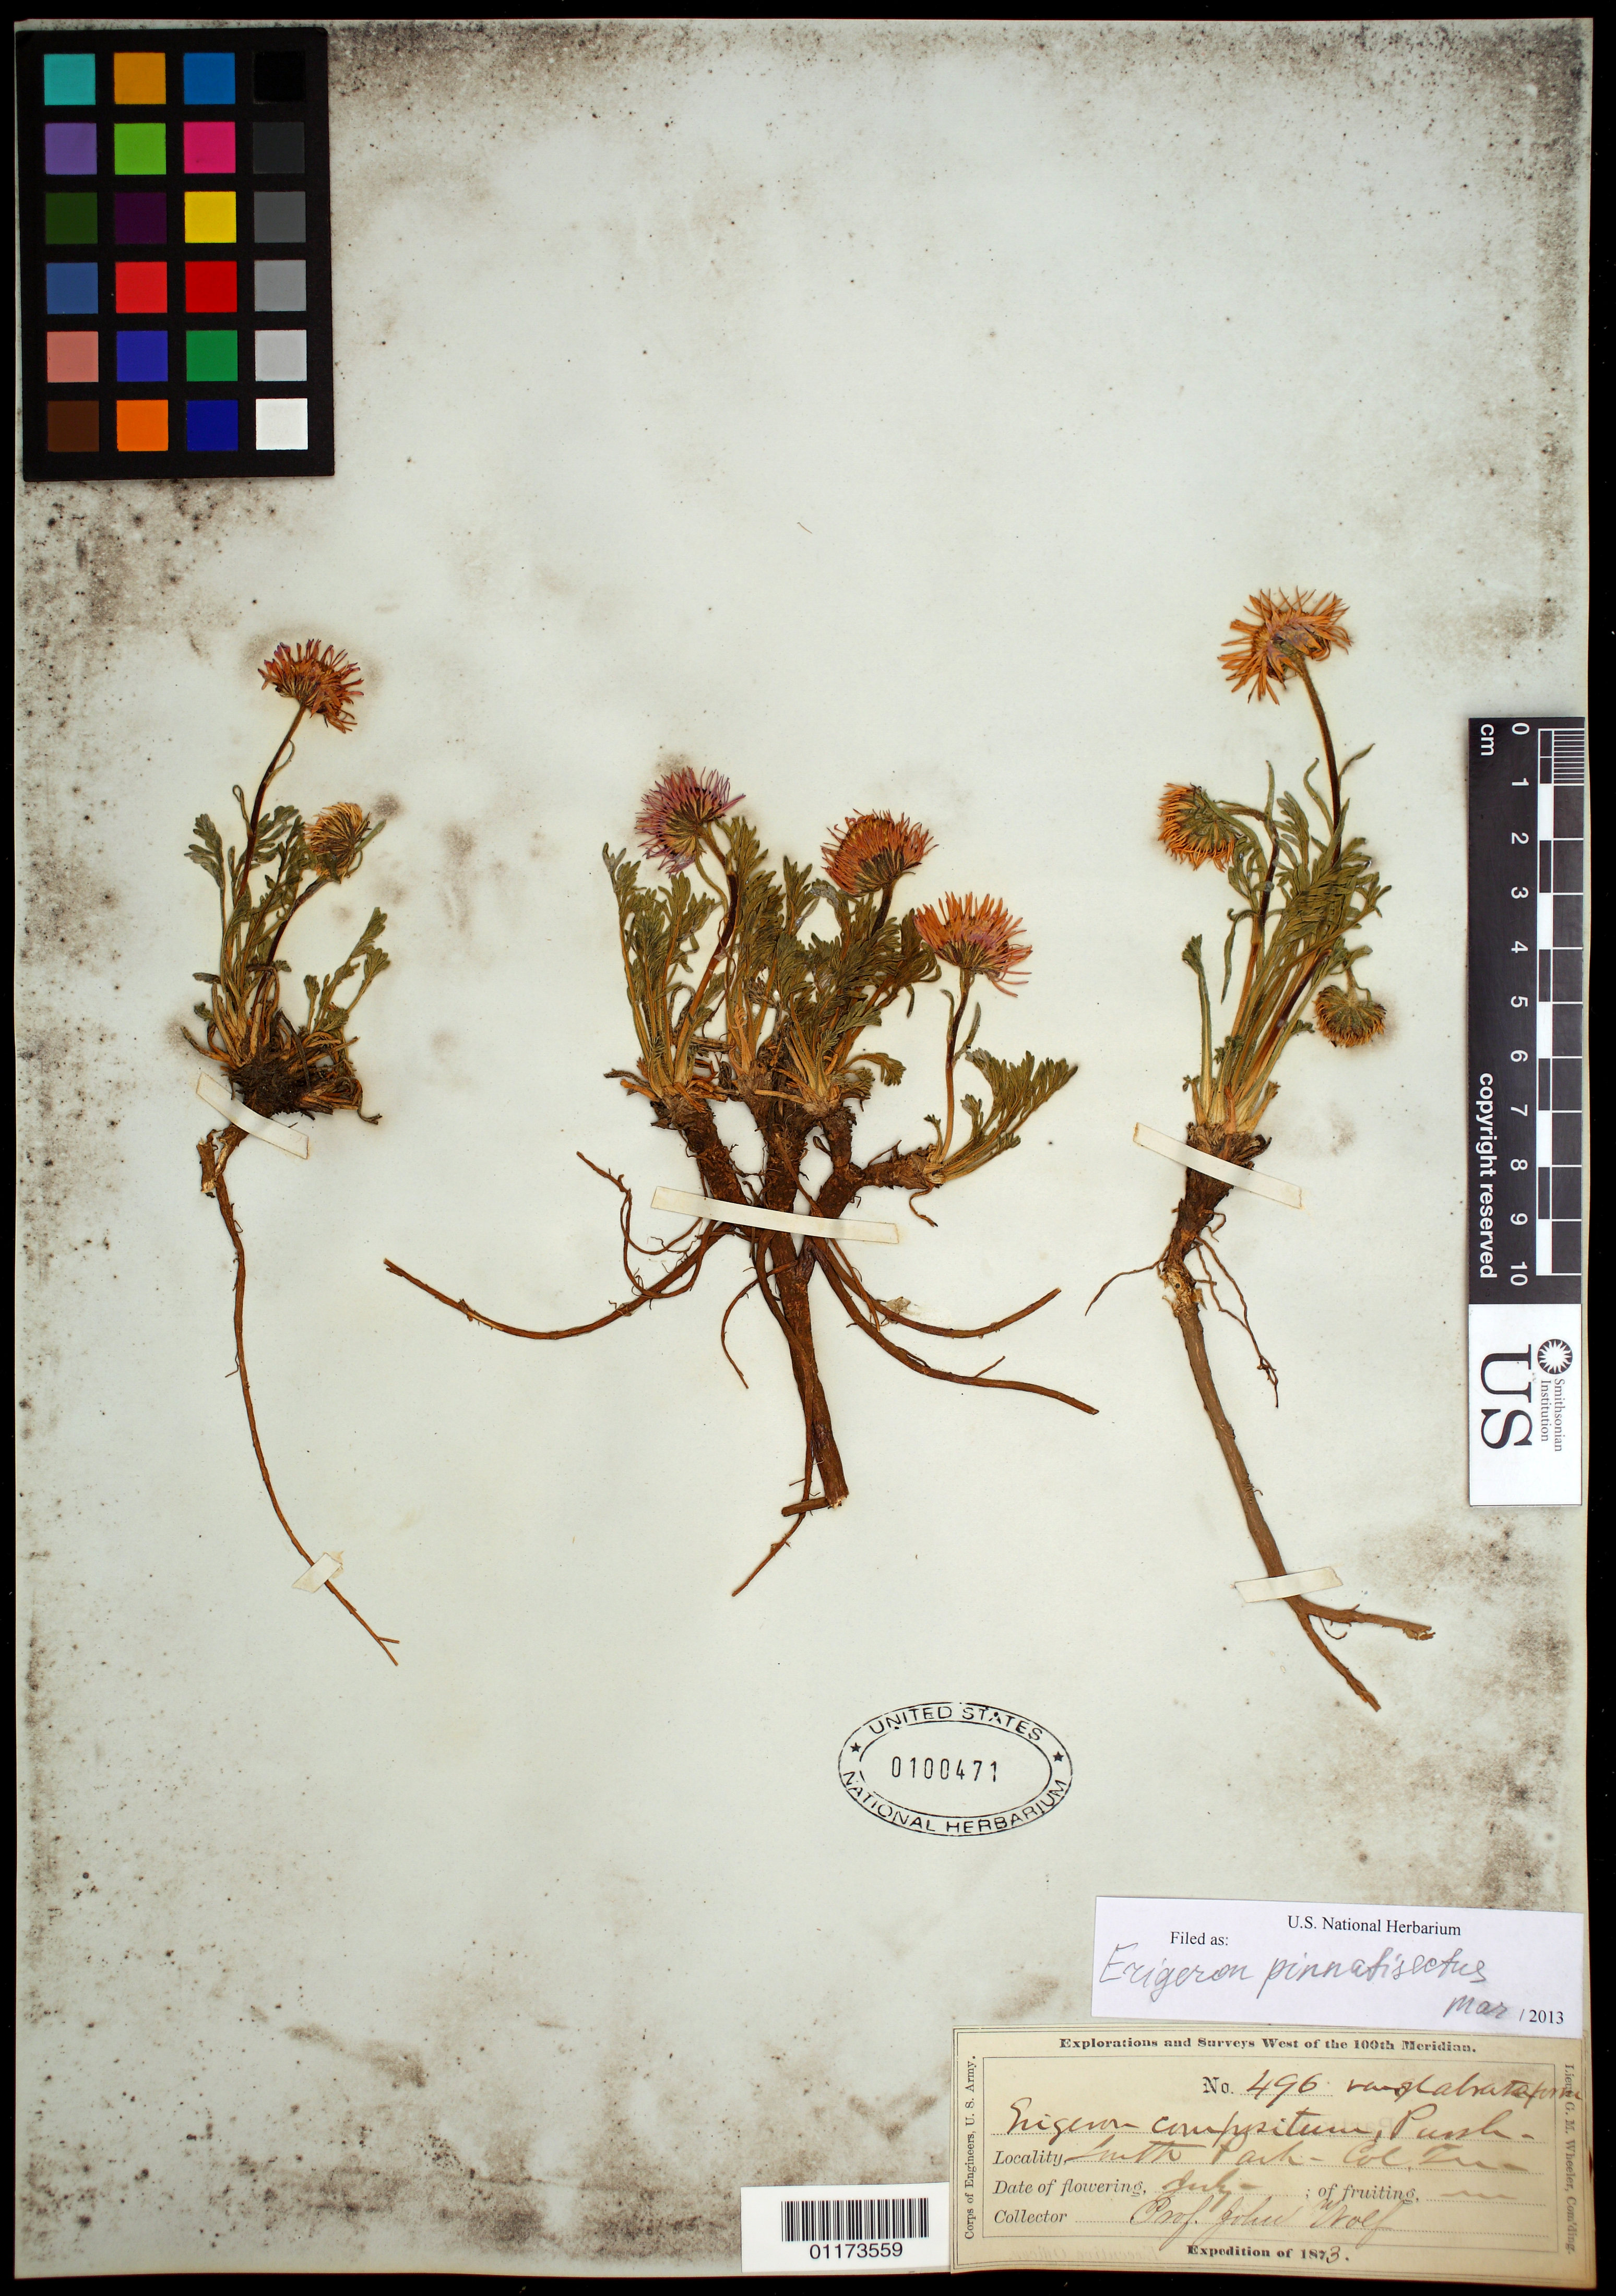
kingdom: Plantae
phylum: Tracheophyta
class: Magnoliopsida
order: Asterales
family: Asteraceae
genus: Erigeron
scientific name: Erigeron pinnatisectus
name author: (A. Gray) A. Nelson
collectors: J. Wolf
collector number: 598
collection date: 1873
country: United States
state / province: Colorado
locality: Mosquito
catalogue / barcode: US 100470